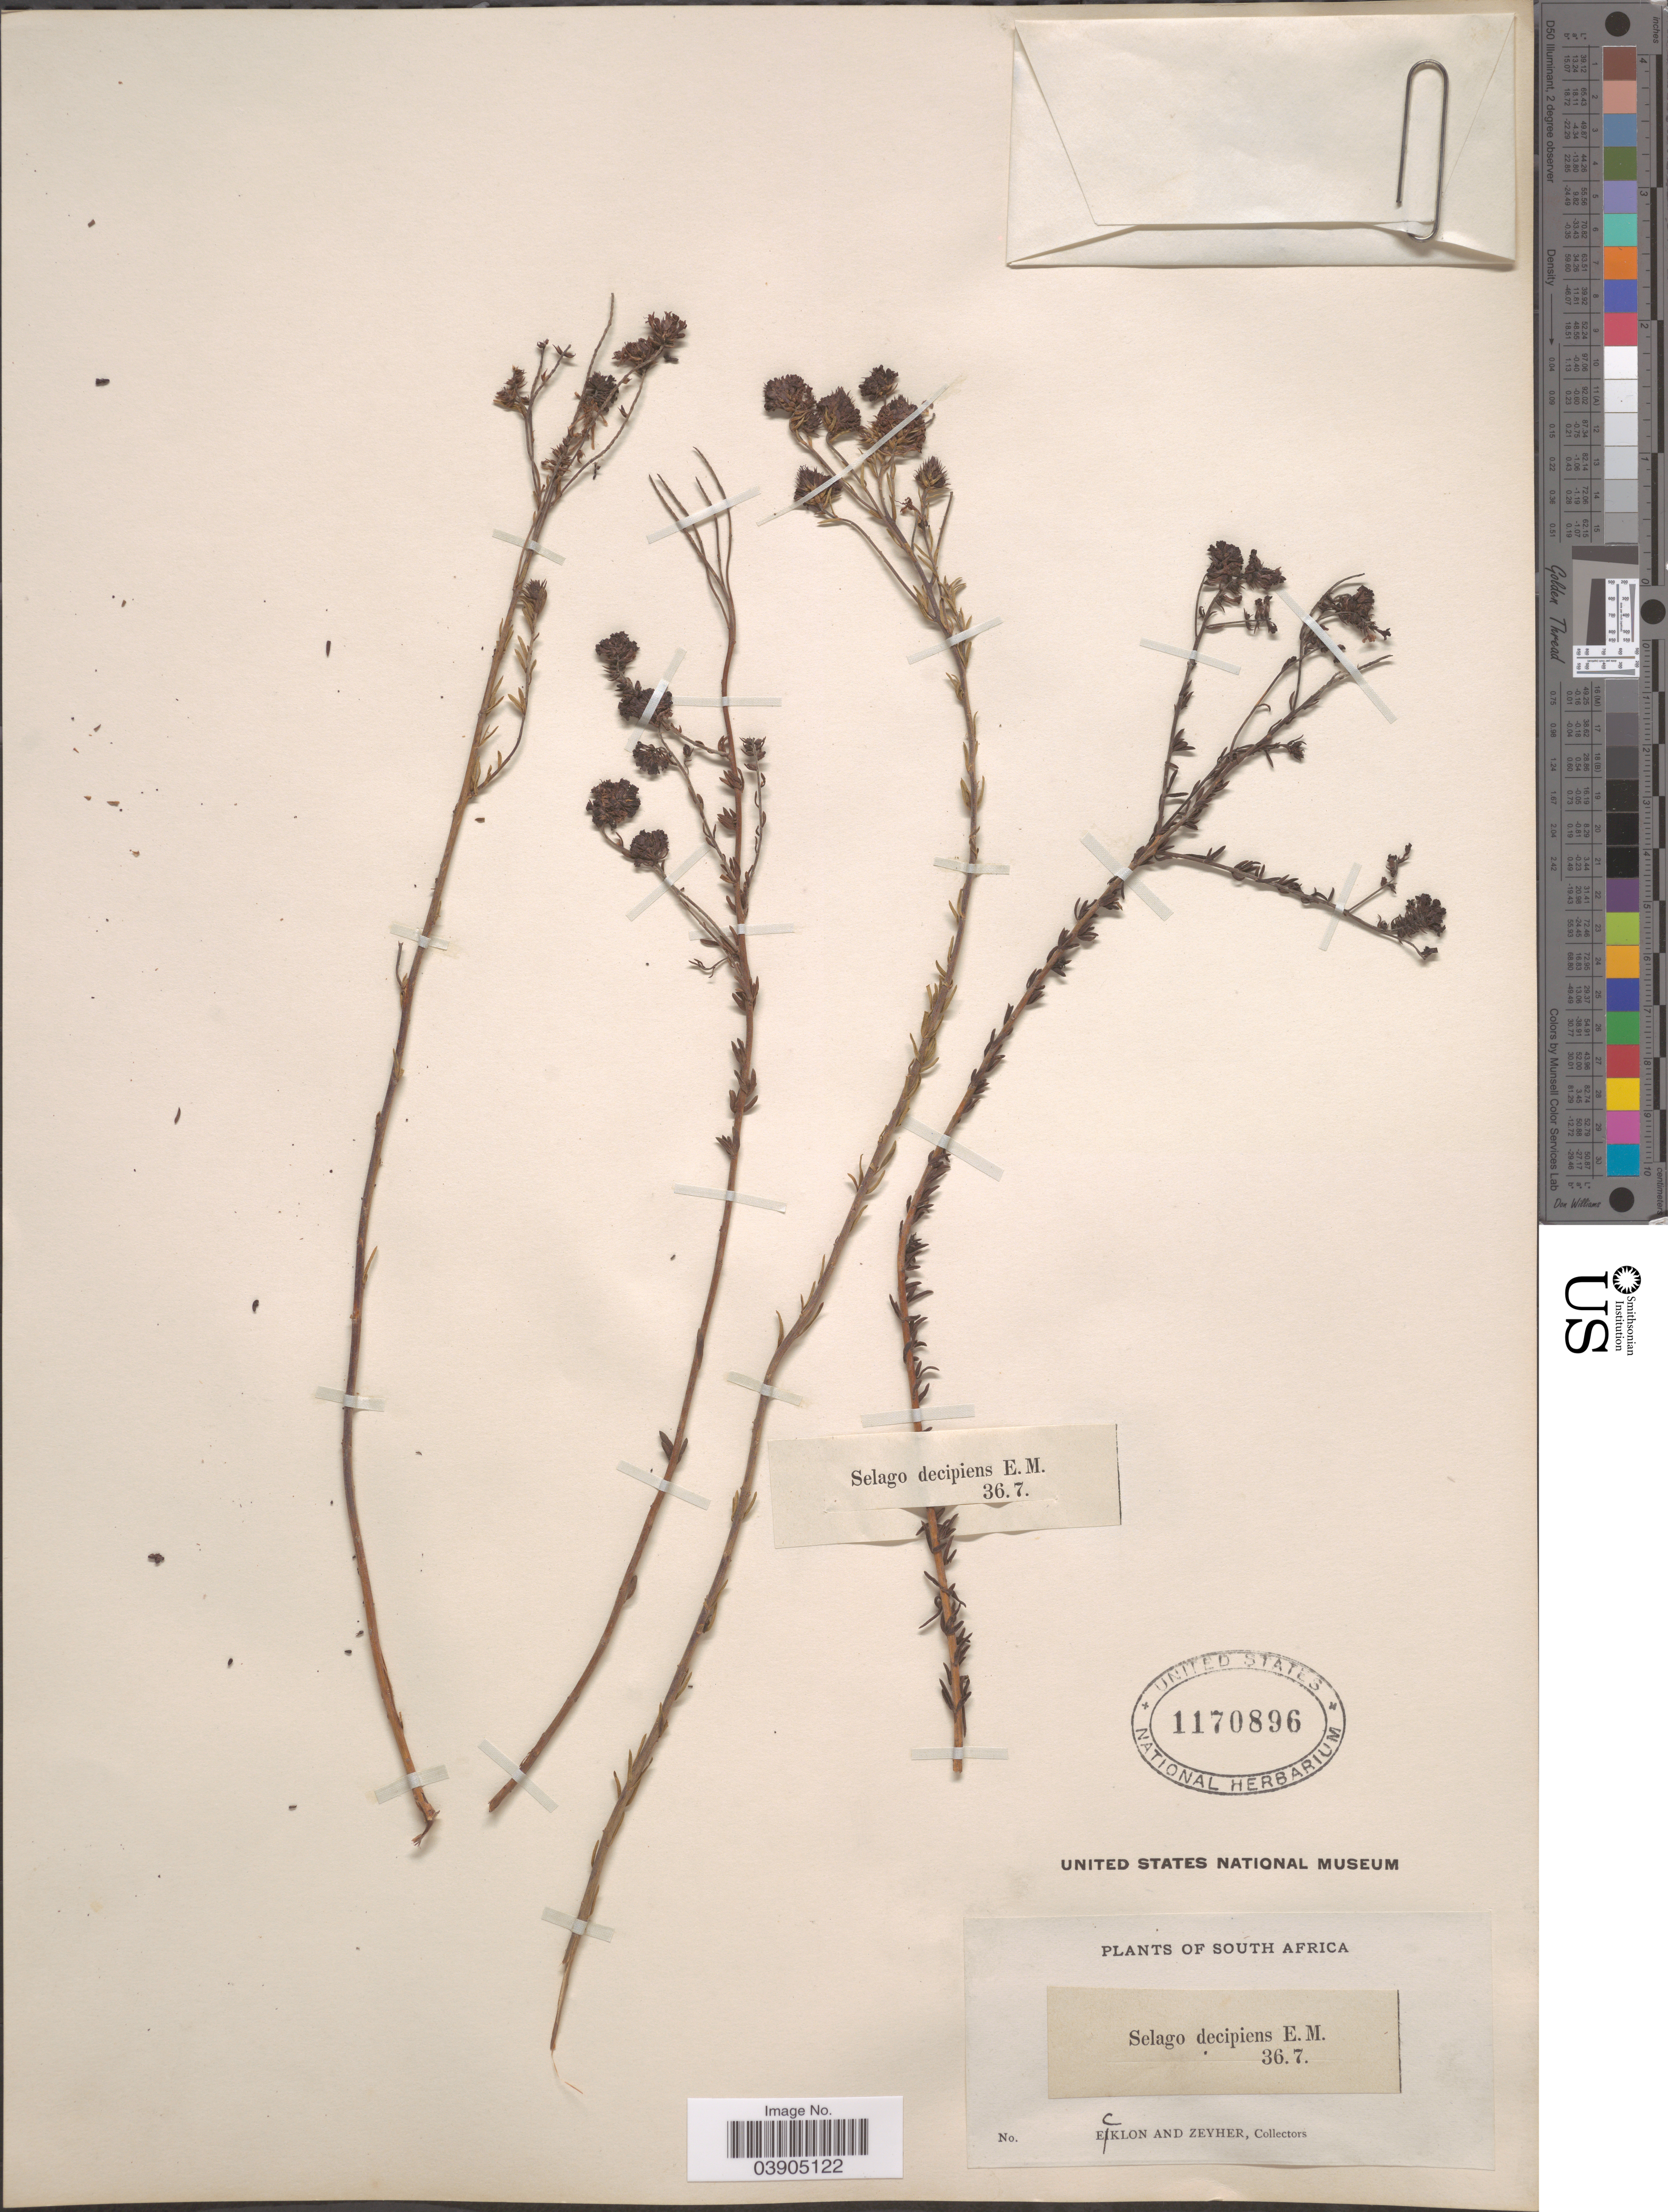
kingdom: Plantae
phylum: Tracheophyta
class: Magnoliopsida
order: Lamiales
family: Scrophulariaceae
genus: Selago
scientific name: Selago decipiens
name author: E. Mey.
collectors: -. Ecklon & -. Zeyher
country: South Africa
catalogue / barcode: US 1170896